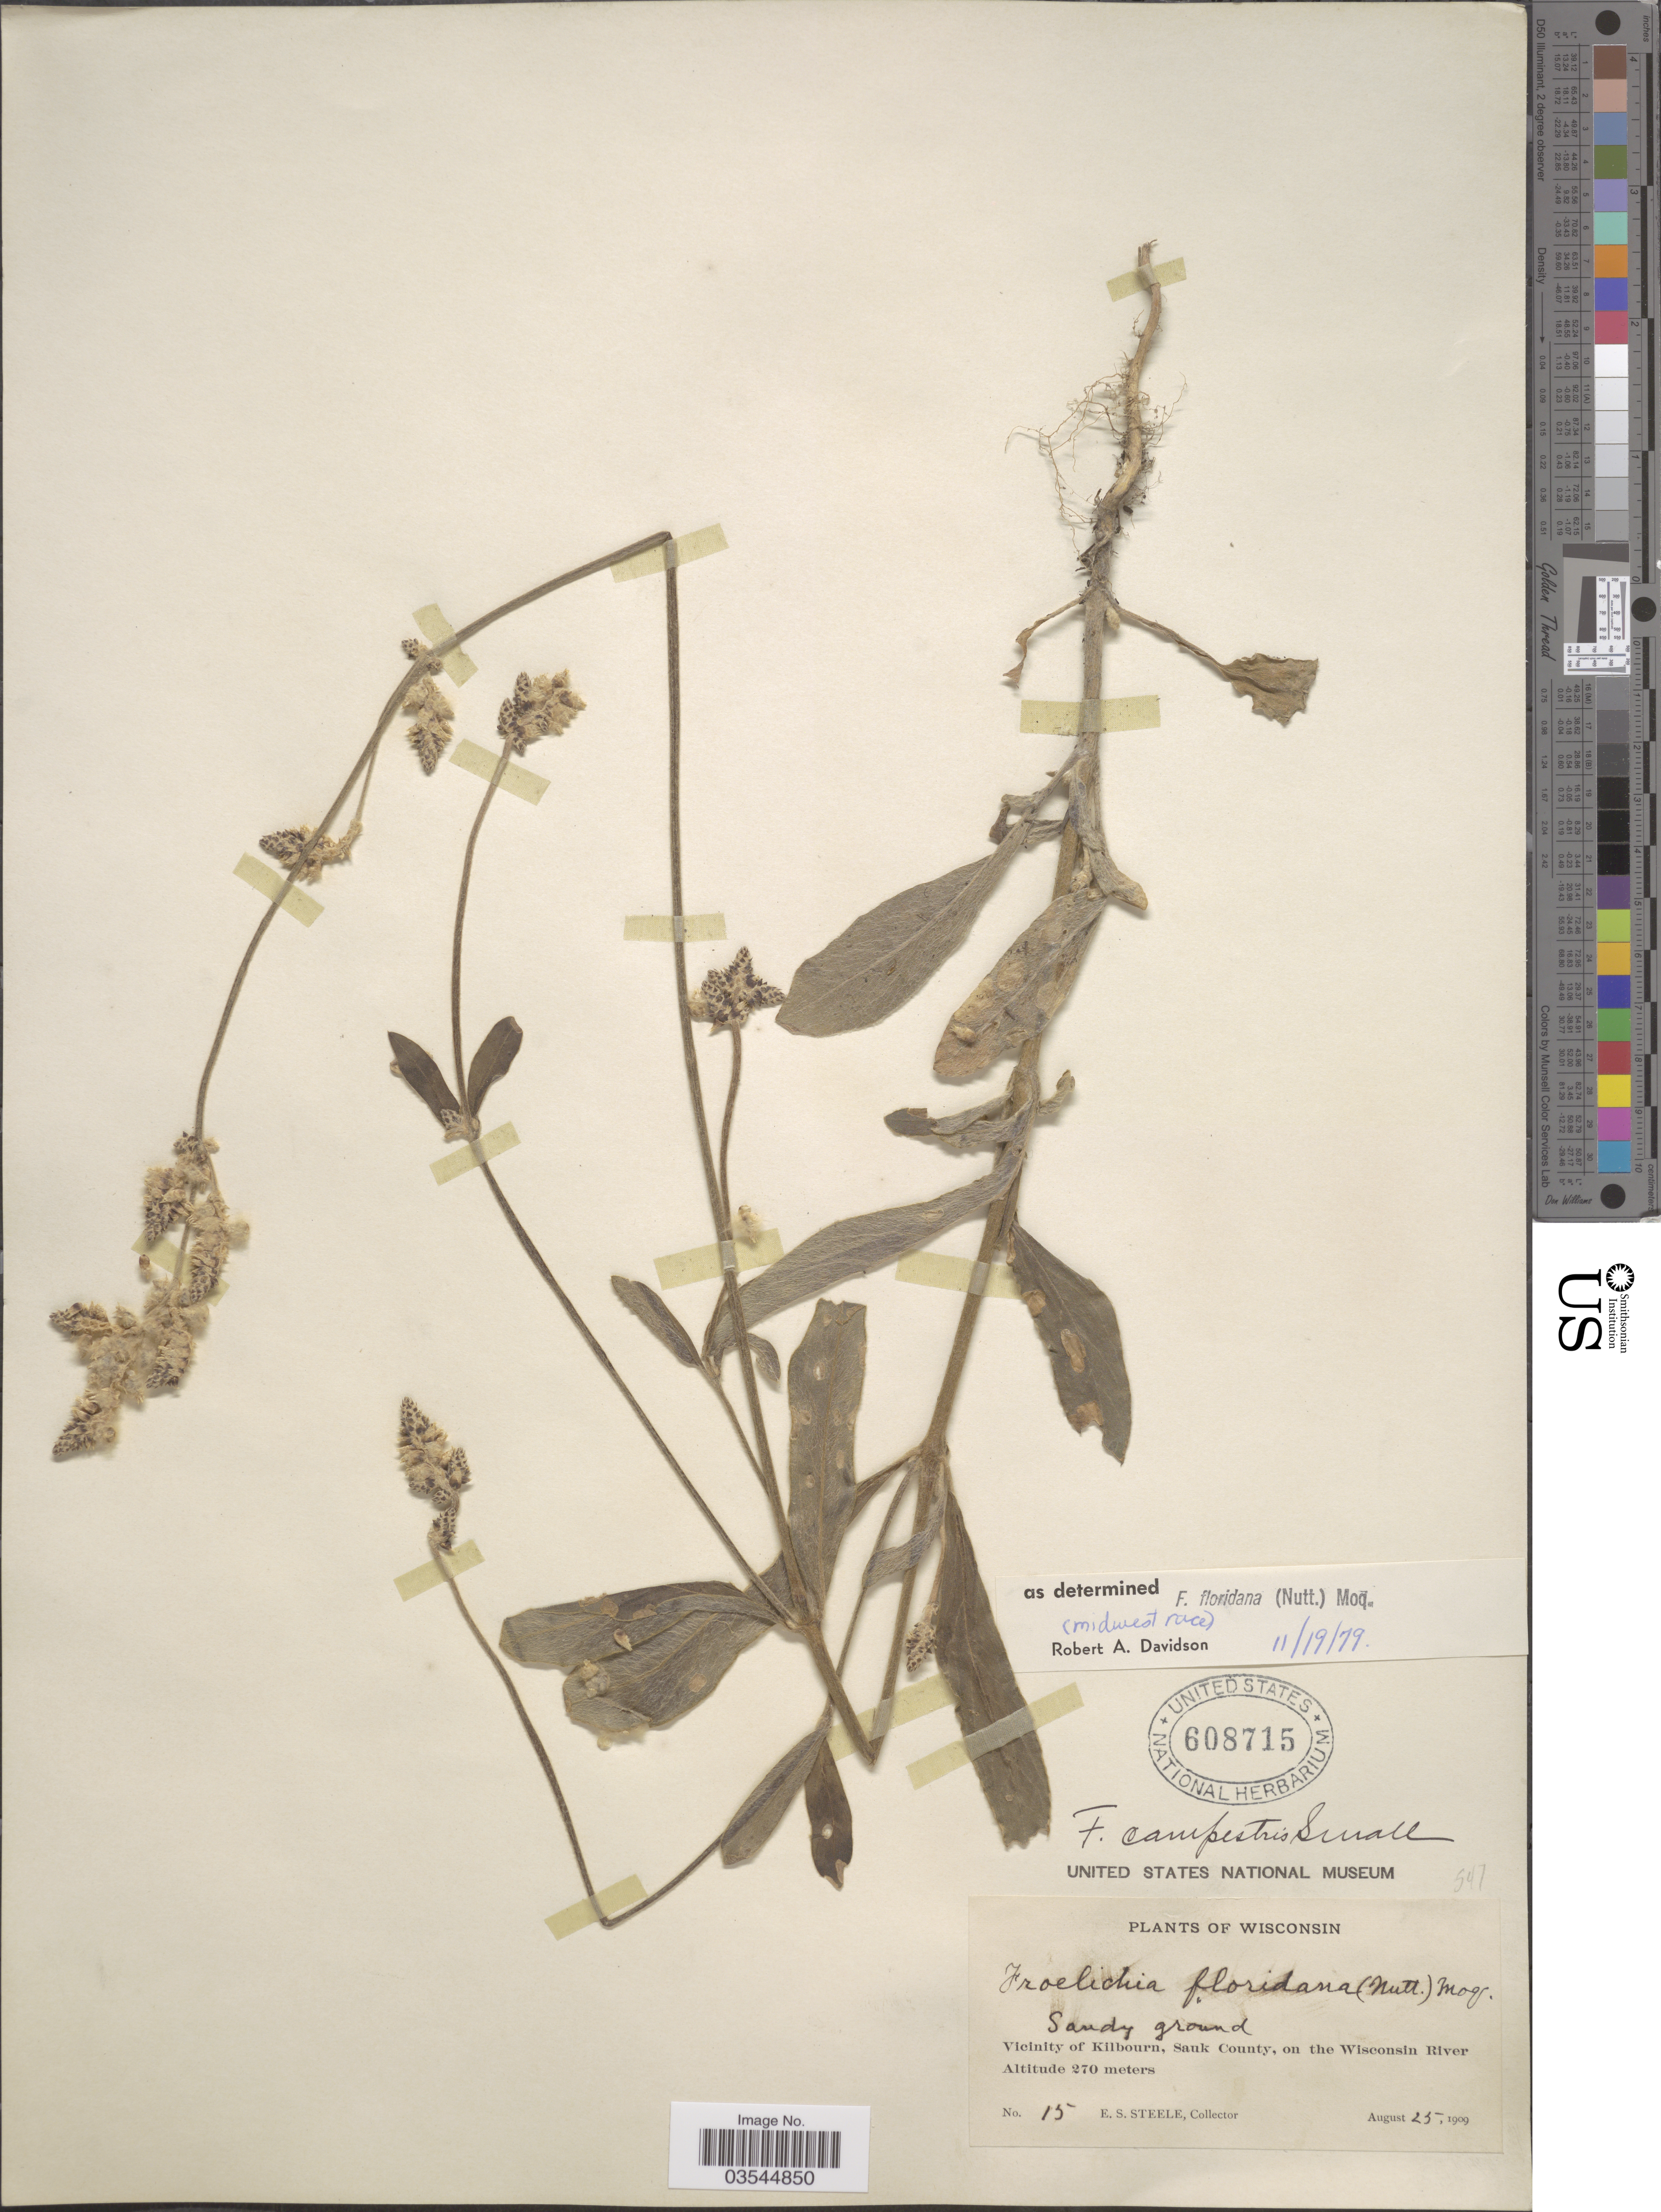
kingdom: Plantae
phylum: Tracheophyta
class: Magnoliopsida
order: Caryophyllales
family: Amaranthaceae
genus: Froelichia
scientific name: Froelichia floridana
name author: (Nutt.) Moq.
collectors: E. Steele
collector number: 15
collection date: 1909-08-25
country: United States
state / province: Wisconsin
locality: Vicinity of Kilbourn, Sauk County, on the Wisconsin River.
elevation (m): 270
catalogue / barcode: US 608715